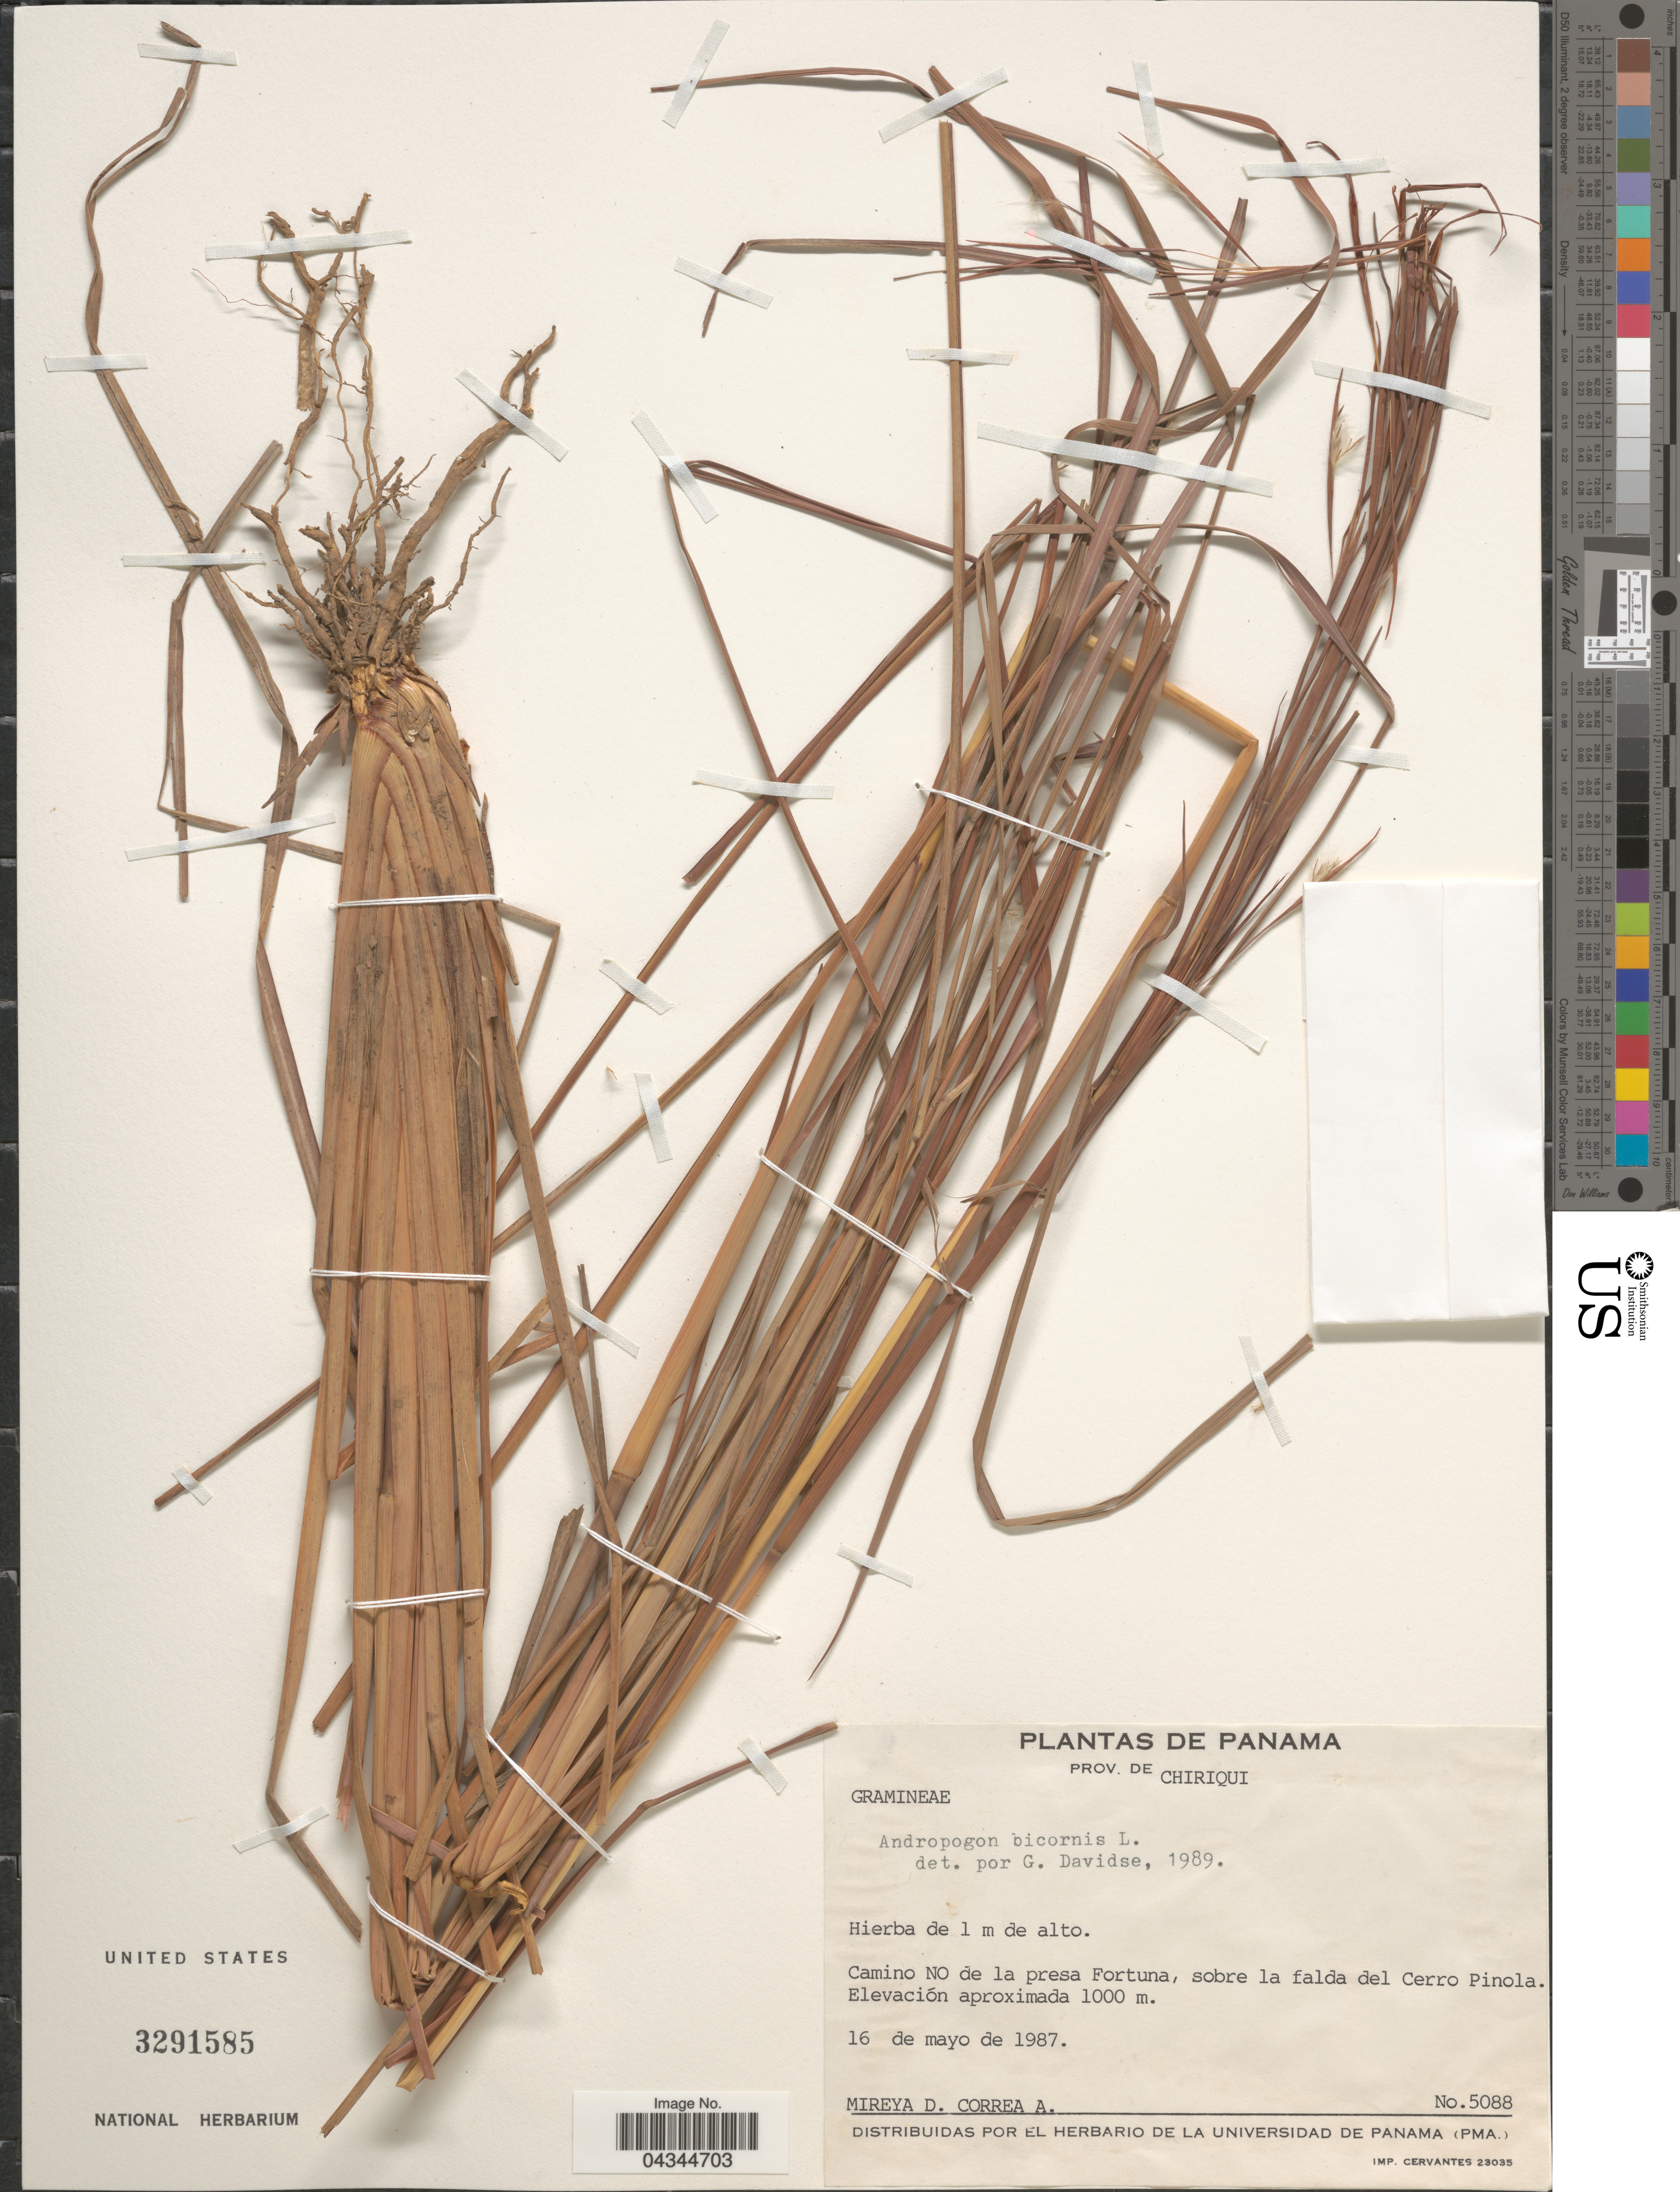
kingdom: Plantae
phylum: Tracheophyta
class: Liliopsida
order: Poales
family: Poaceae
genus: Andropogon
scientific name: Andropogon bicornis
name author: L.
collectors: M. D. Corrêa-A.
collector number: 5088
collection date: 1987-05-16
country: Panama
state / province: Chiriqui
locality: Camino NO de la presa Fortuna, sobre la falda del Cerro Pinola.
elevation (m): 1000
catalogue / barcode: US 3291585